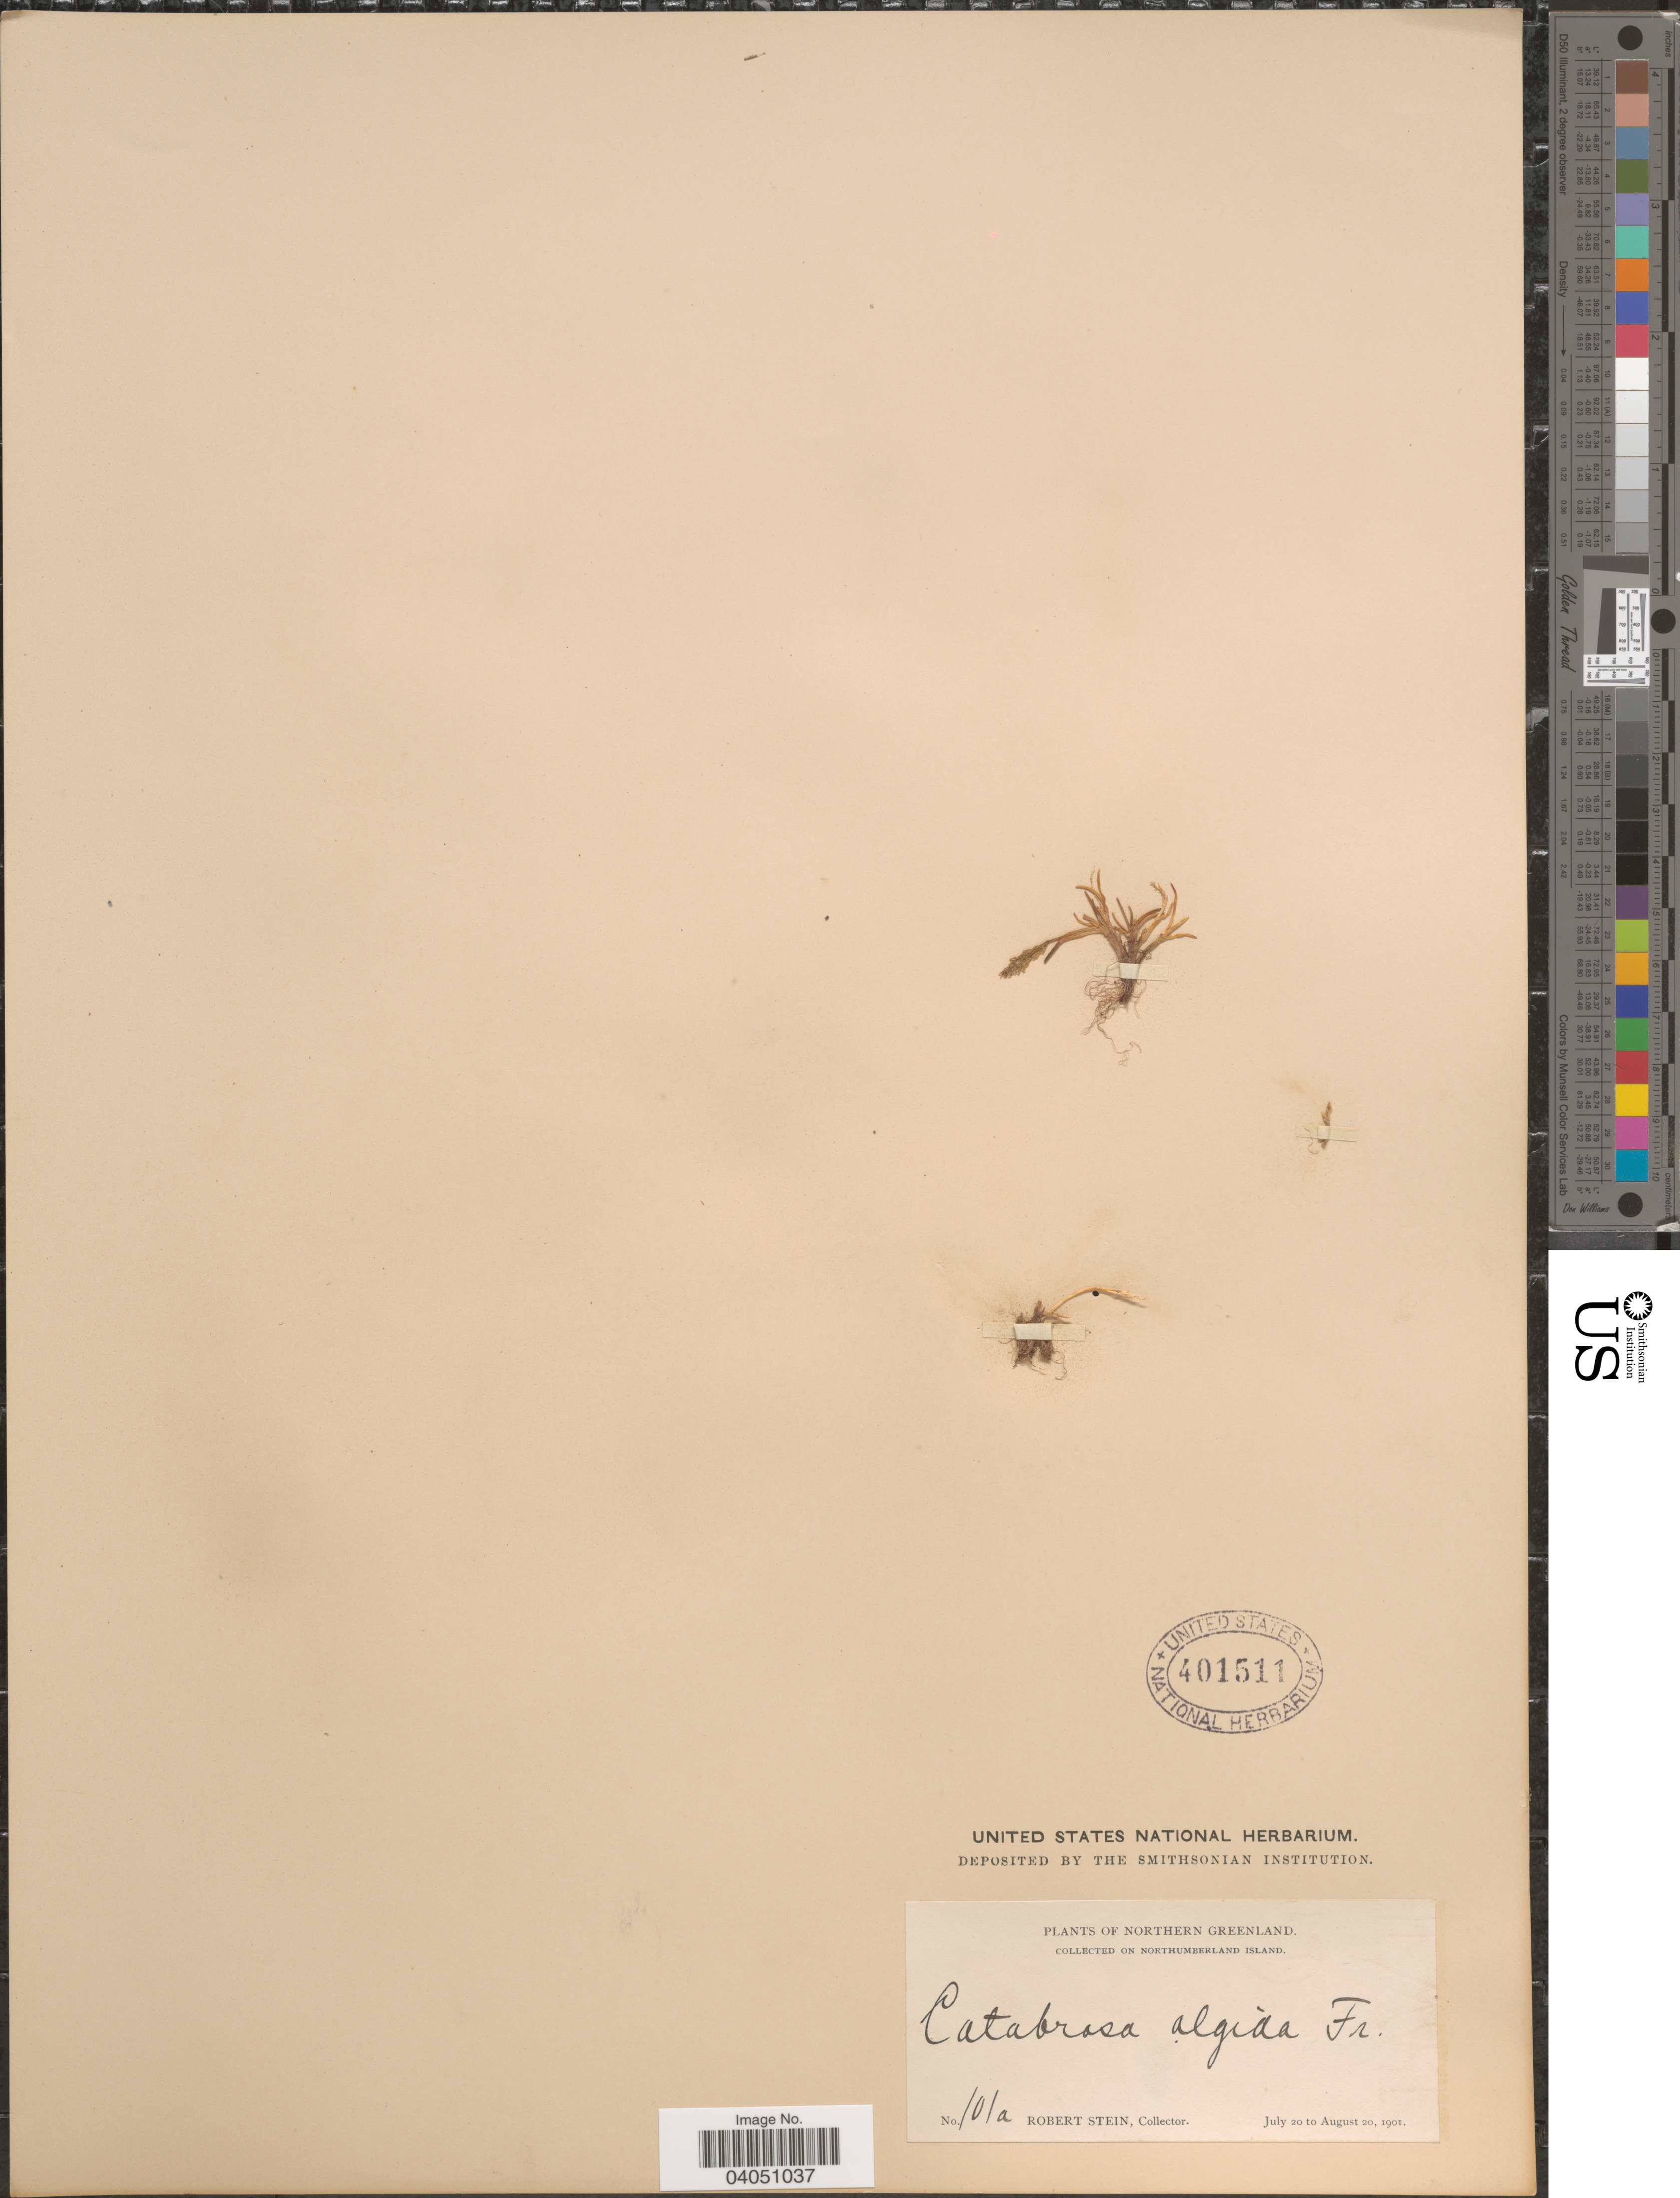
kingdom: Plantae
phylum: Tracheophyta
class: Liliopsida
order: Poales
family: Poaceae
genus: Phippsia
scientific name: Phippsia algida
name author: (Sol.) R. Br.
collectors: R. Stein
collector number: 101a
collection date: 1901-07-20/1901-08-20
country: Greenland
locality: Northern Greenland. On Northumberland Island.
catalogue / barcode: US 401511